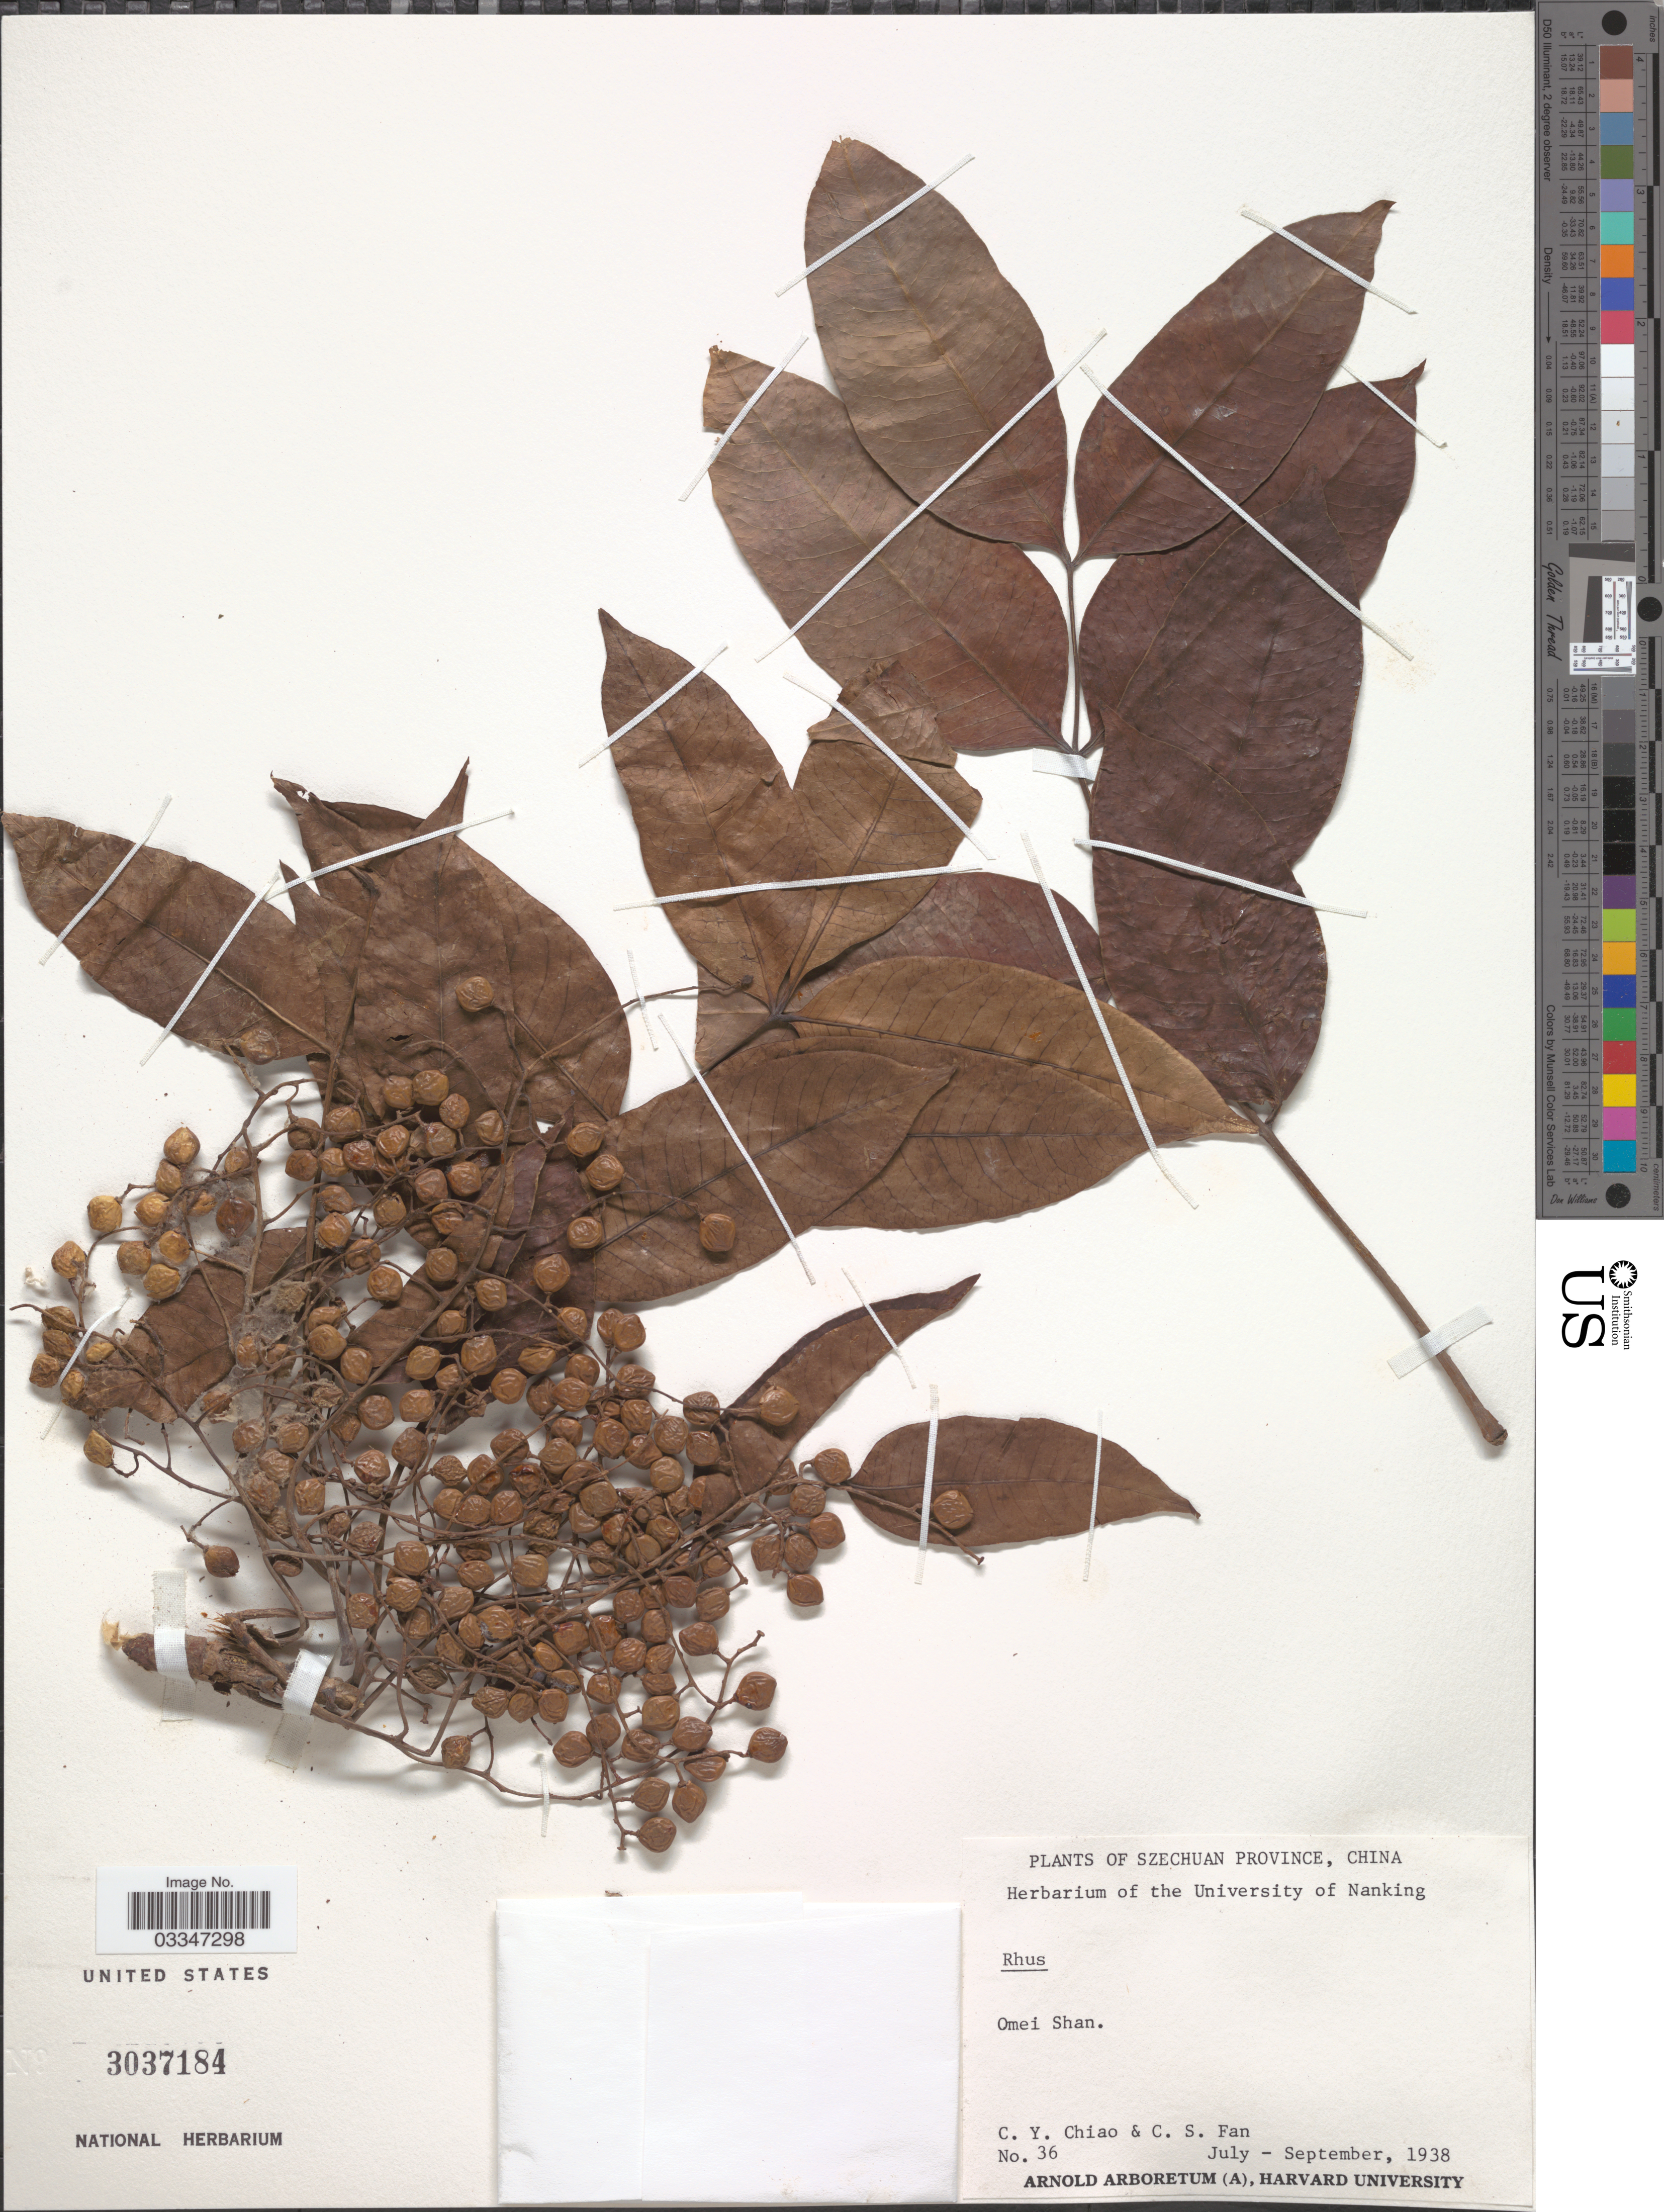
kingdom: Plantae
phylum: Tracheophyta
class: Magnoliopsida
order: Sapindales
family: Anacardiaceae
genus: Rhus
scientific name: Rhus sp.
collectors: C. Y. Chiao & C. S. Fan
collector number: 36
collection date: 1938-07/1938-09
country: China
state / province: Sichuan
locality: Szechuan Province. Omei Shan.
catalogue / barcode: US 3037184